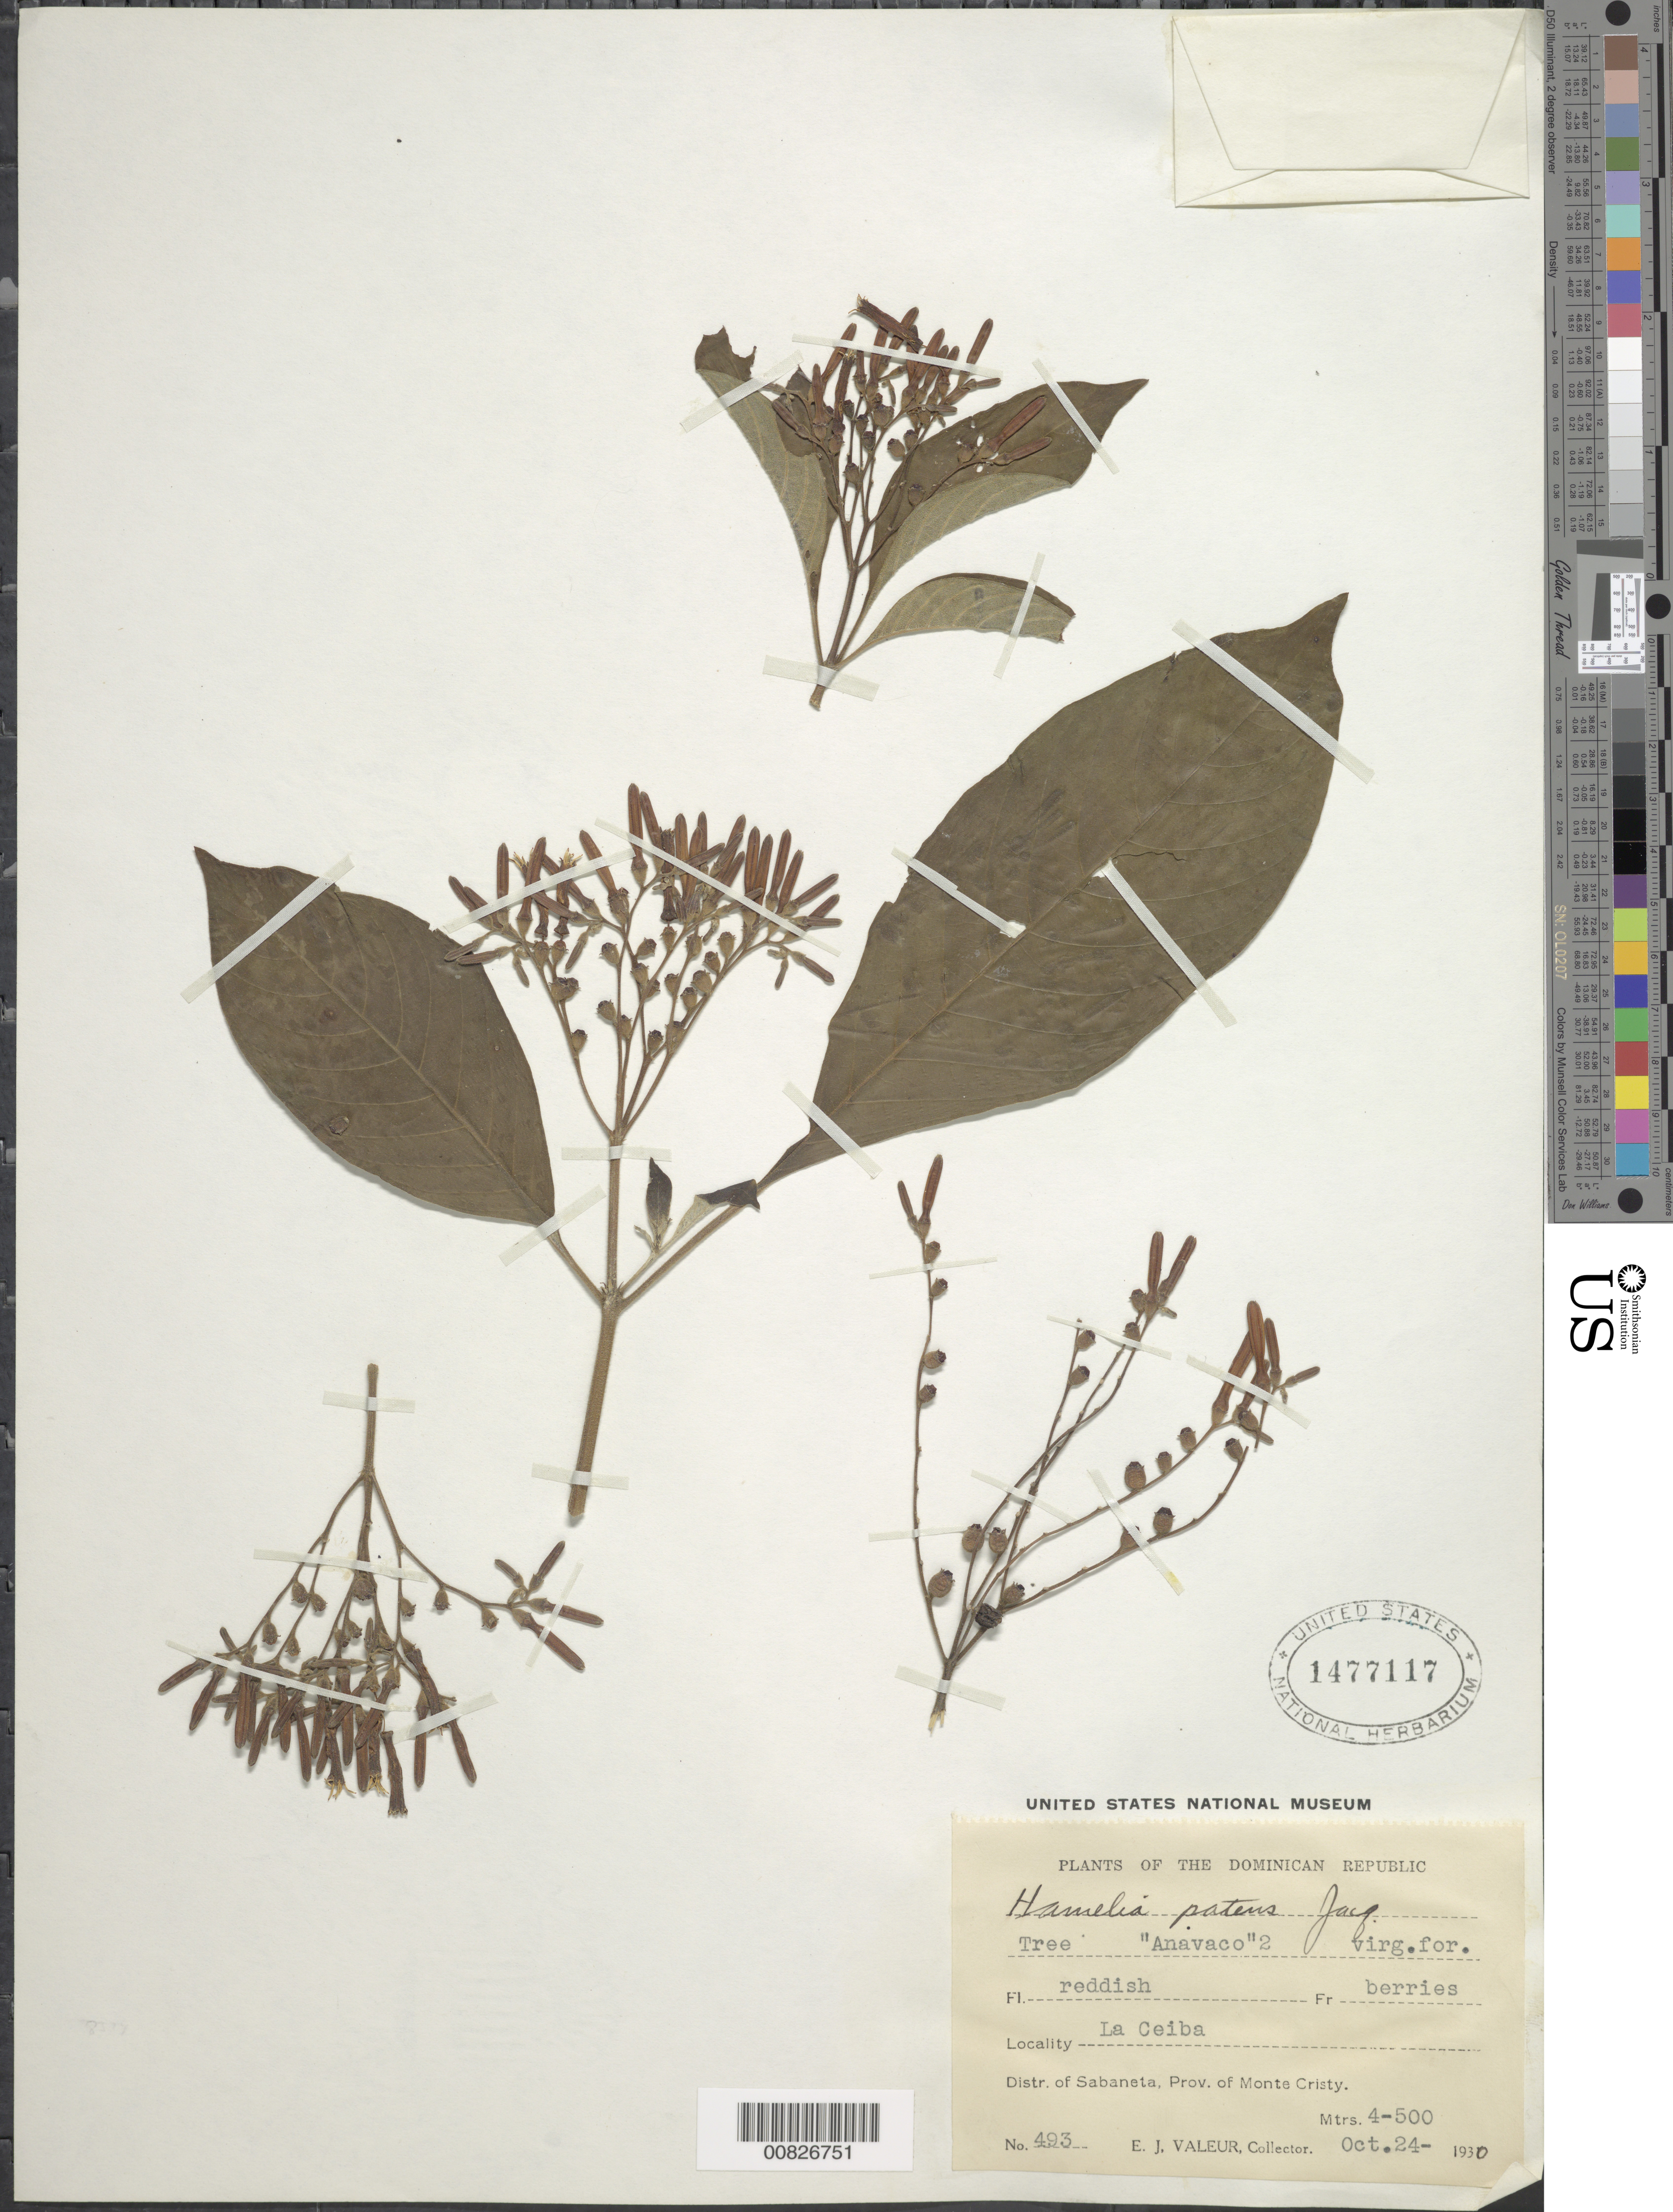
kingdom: Plantae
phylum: Tracheophyta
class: Magnoliopsida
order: Gentianales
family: Rubiaceae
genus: Hamelia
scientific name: Hamelia patens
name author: Jacq.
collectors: E. Valeur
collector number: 493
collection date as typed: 24 Oct 1930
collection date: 1930-10-24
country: Dominican Republic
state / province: Monte Cristi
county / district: Sabaneta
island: Hispaniola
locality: La Ceiba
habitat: Virgin forest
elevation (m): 400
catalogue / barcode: US 1477117